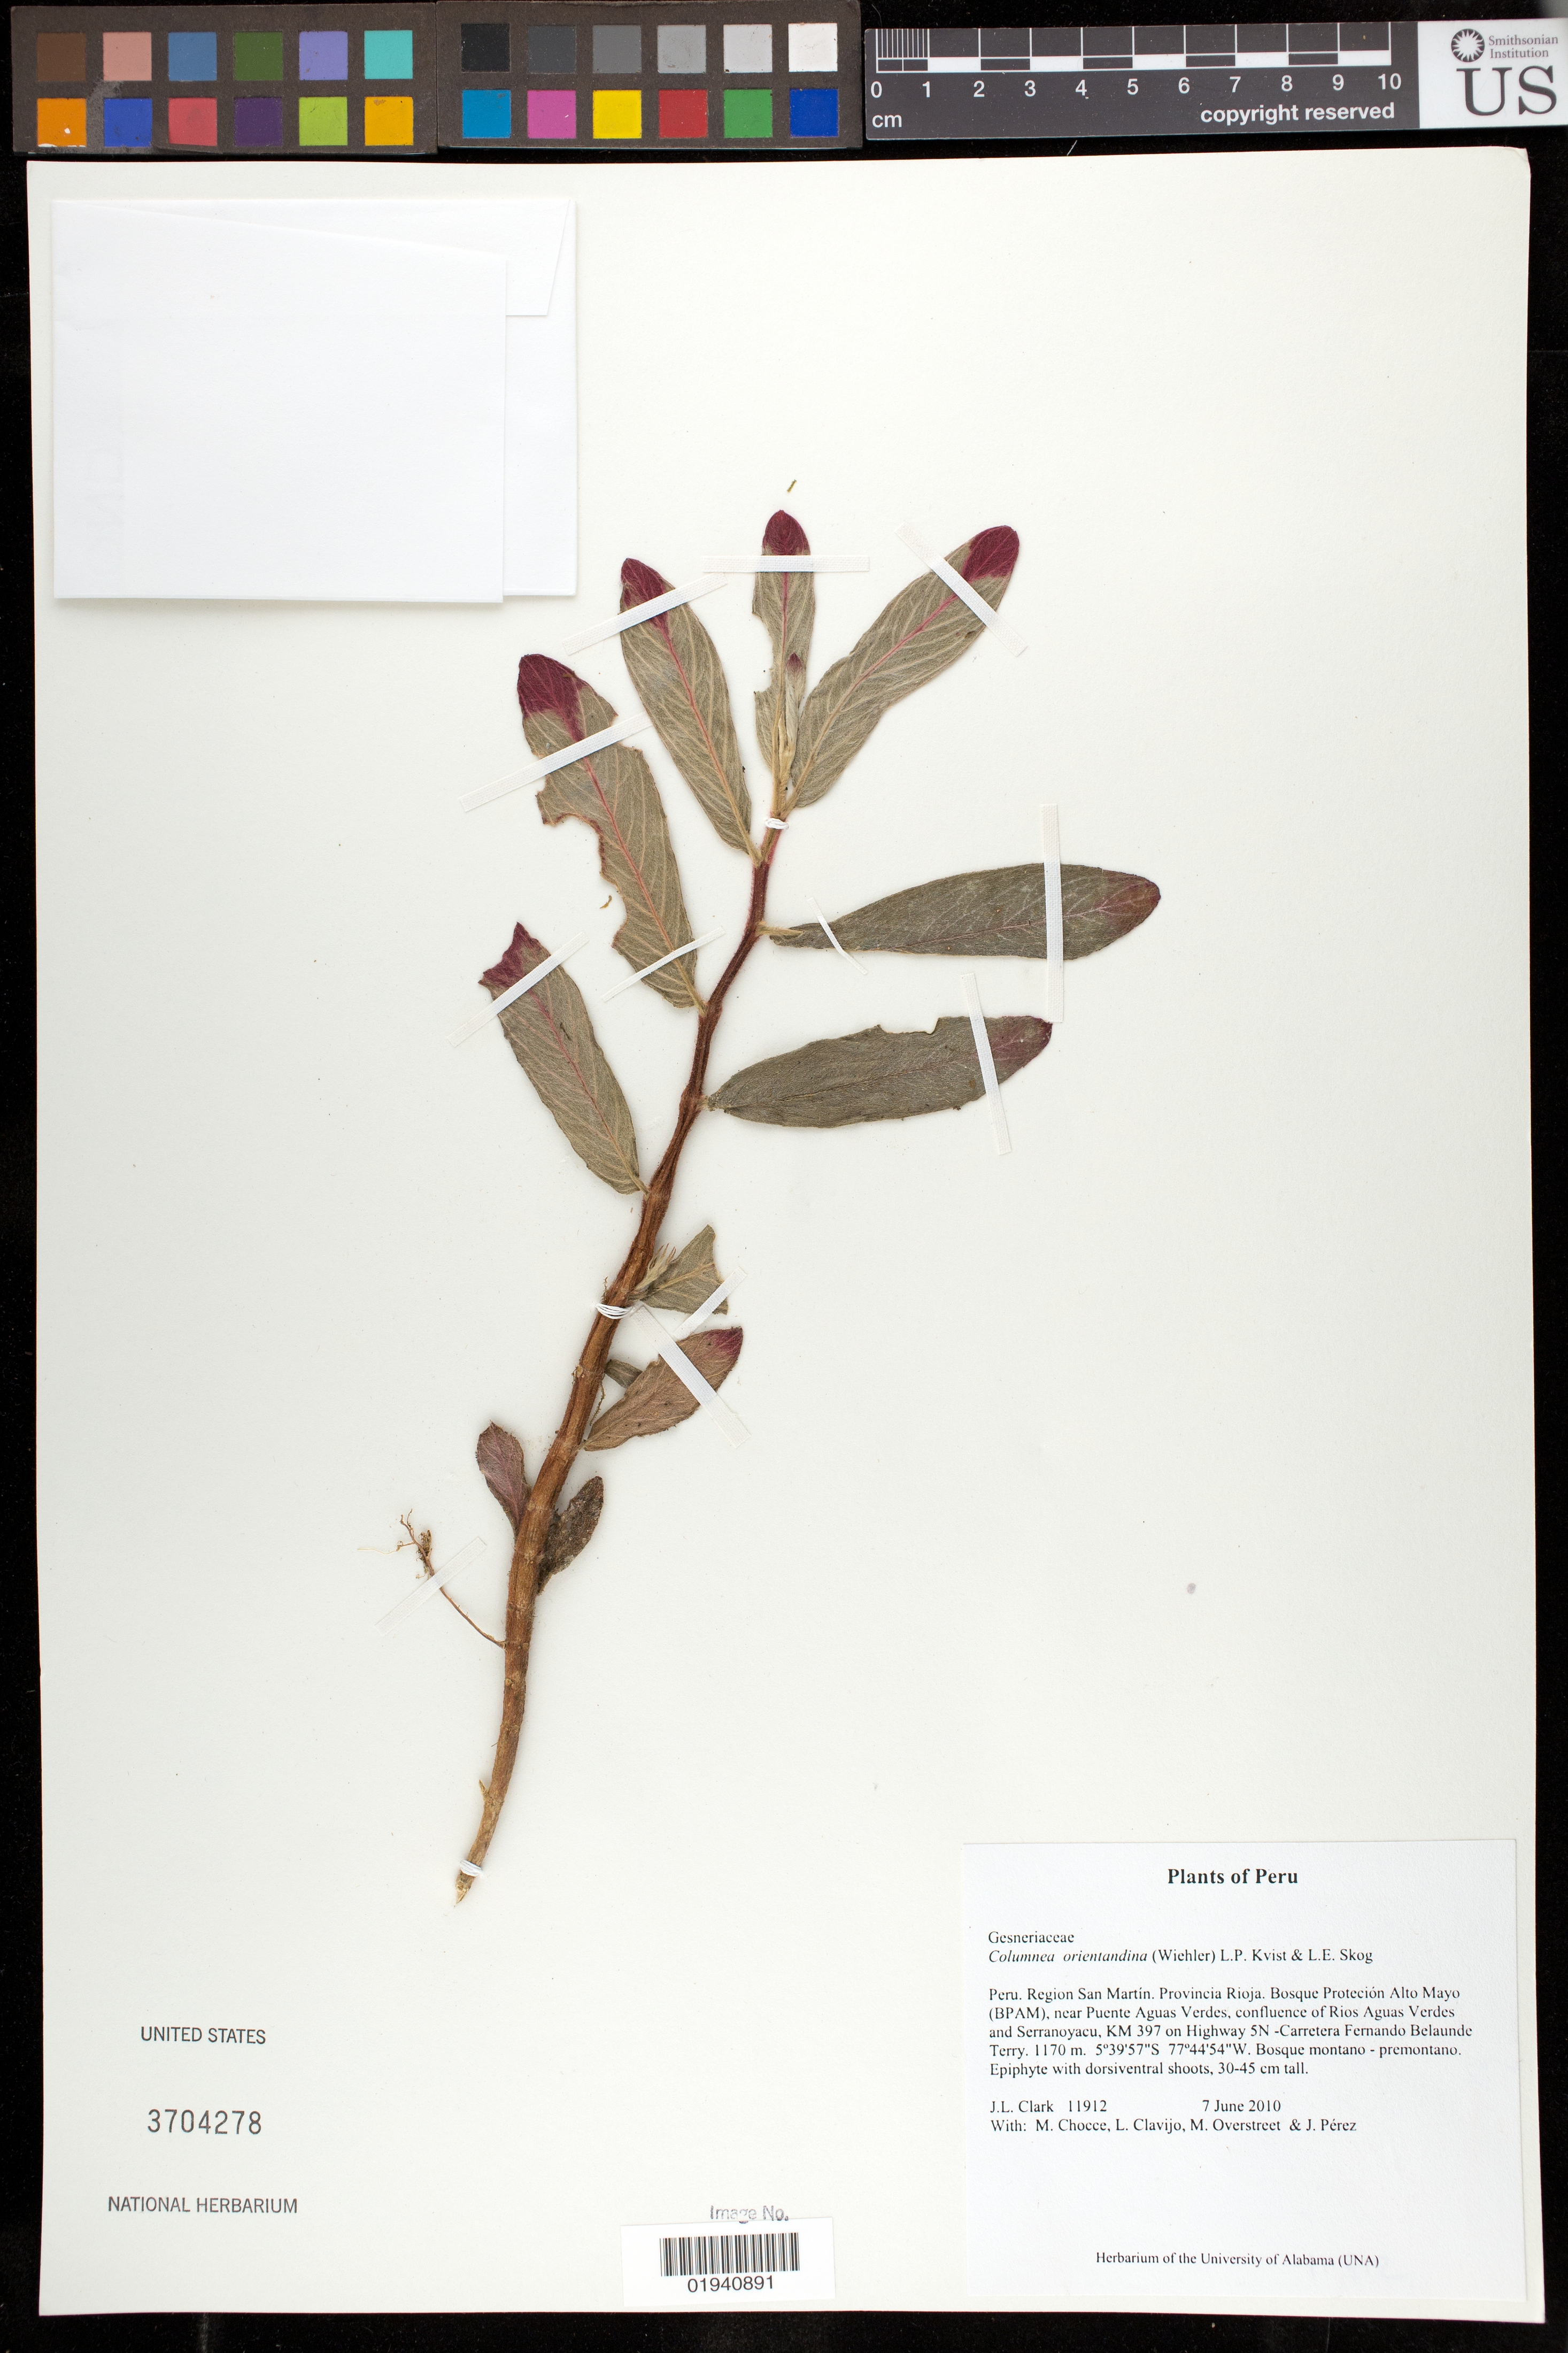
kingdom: Plantae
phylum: Tracheophyta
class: Magnoliopsida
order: Lamiales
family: Gesneriaceae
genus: Columnea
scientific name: Columnea orientandina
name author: (Wiehler) L.P. Kvist & L.E. Skog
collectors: J. L. Clark, M. Chocce, L. Clavijo, M. Overstreet & J. Perez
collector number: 11912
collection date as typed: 07 Jun 2010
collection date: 2010-06-07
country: Peru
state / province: San Martín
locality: Provincia Rioja. Bosque Protecion Alto Mayo (BPAM), near Puente Aguas Verdes, confluence of Rios Aguas Verdes and Serranoyacu, KM 397 on Highway 5N-Carretera Fernando Belaunde Terry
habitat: Bosque montano- premontano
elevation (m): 1170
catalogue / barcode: US 3704278